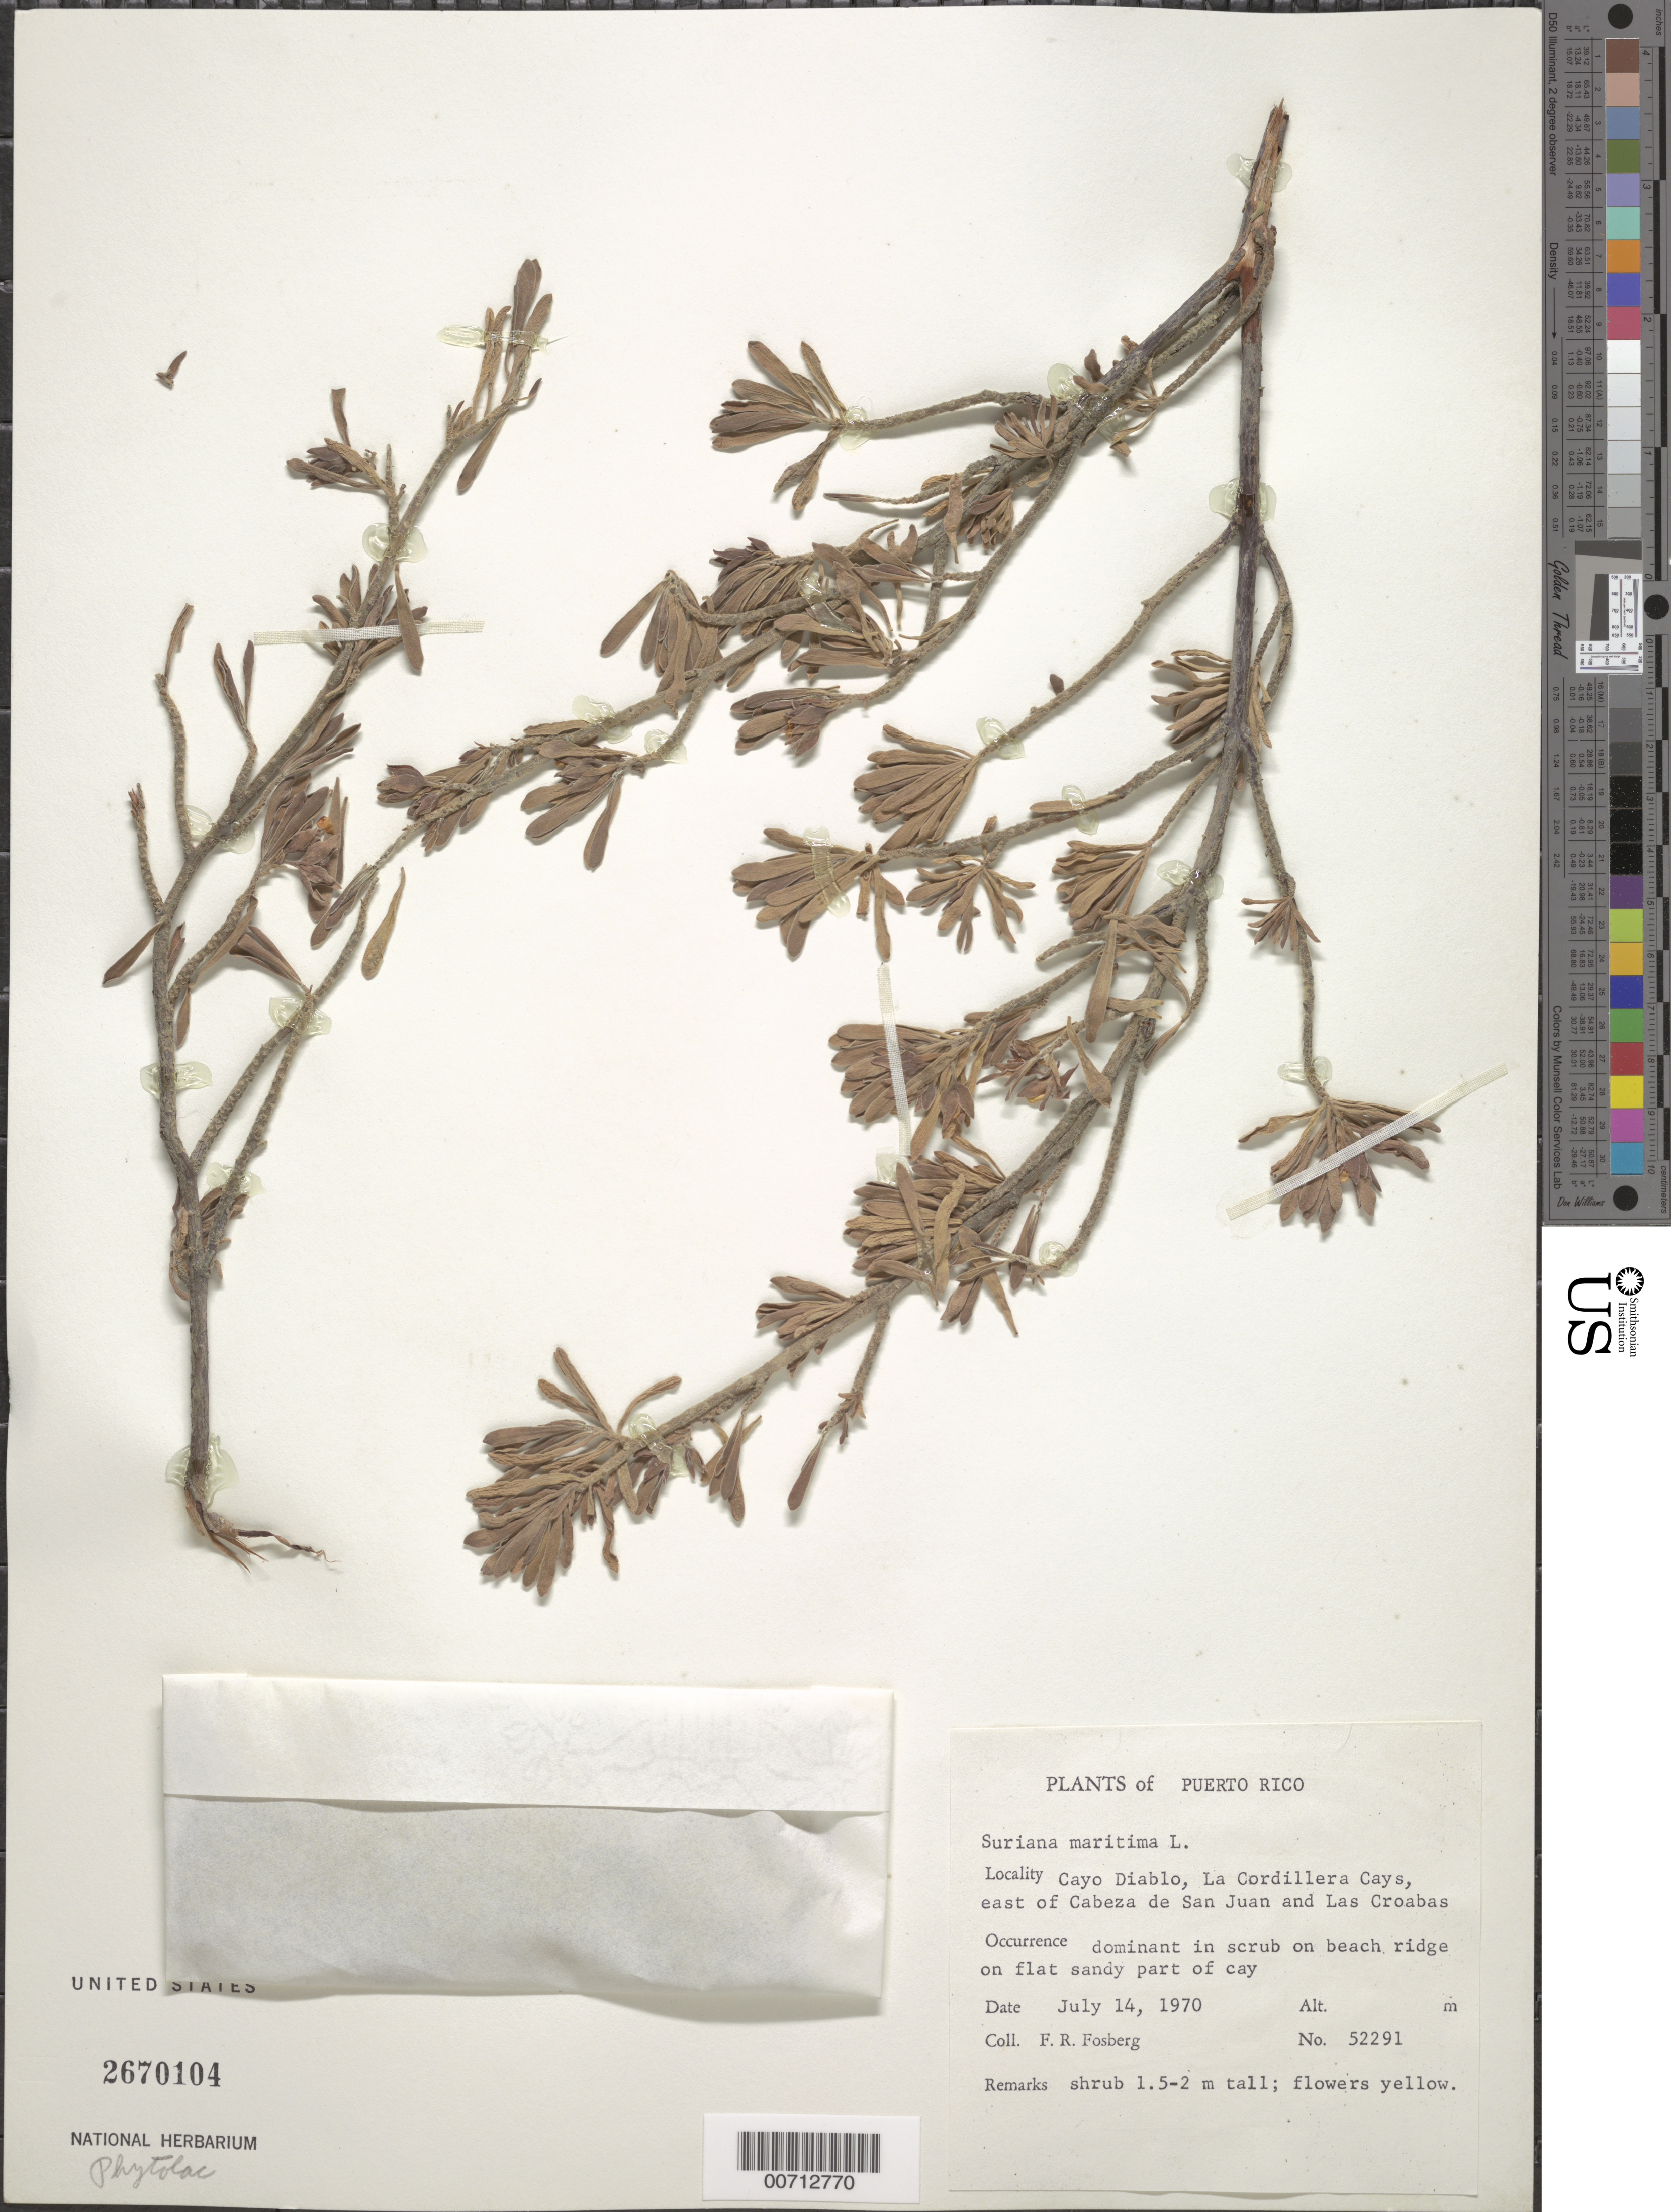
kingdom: Plantae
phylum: Tracheophyta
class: Magnoliopsida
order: Fabales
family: Surianaceae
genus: Suriana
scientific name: Suriana maritima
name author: L.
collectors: F. R. Fosberg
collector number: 52291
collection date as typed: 14 Jul 1970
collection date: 1970-07-14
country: Puerto Rico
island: Greater Antilles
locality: Cayo Diablo, La Cordillera Cays, E of Cabeza de San Juan and Las Croabas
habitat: In scrub on beach ridge on flat sandy part of cay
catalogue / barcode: US 2670104